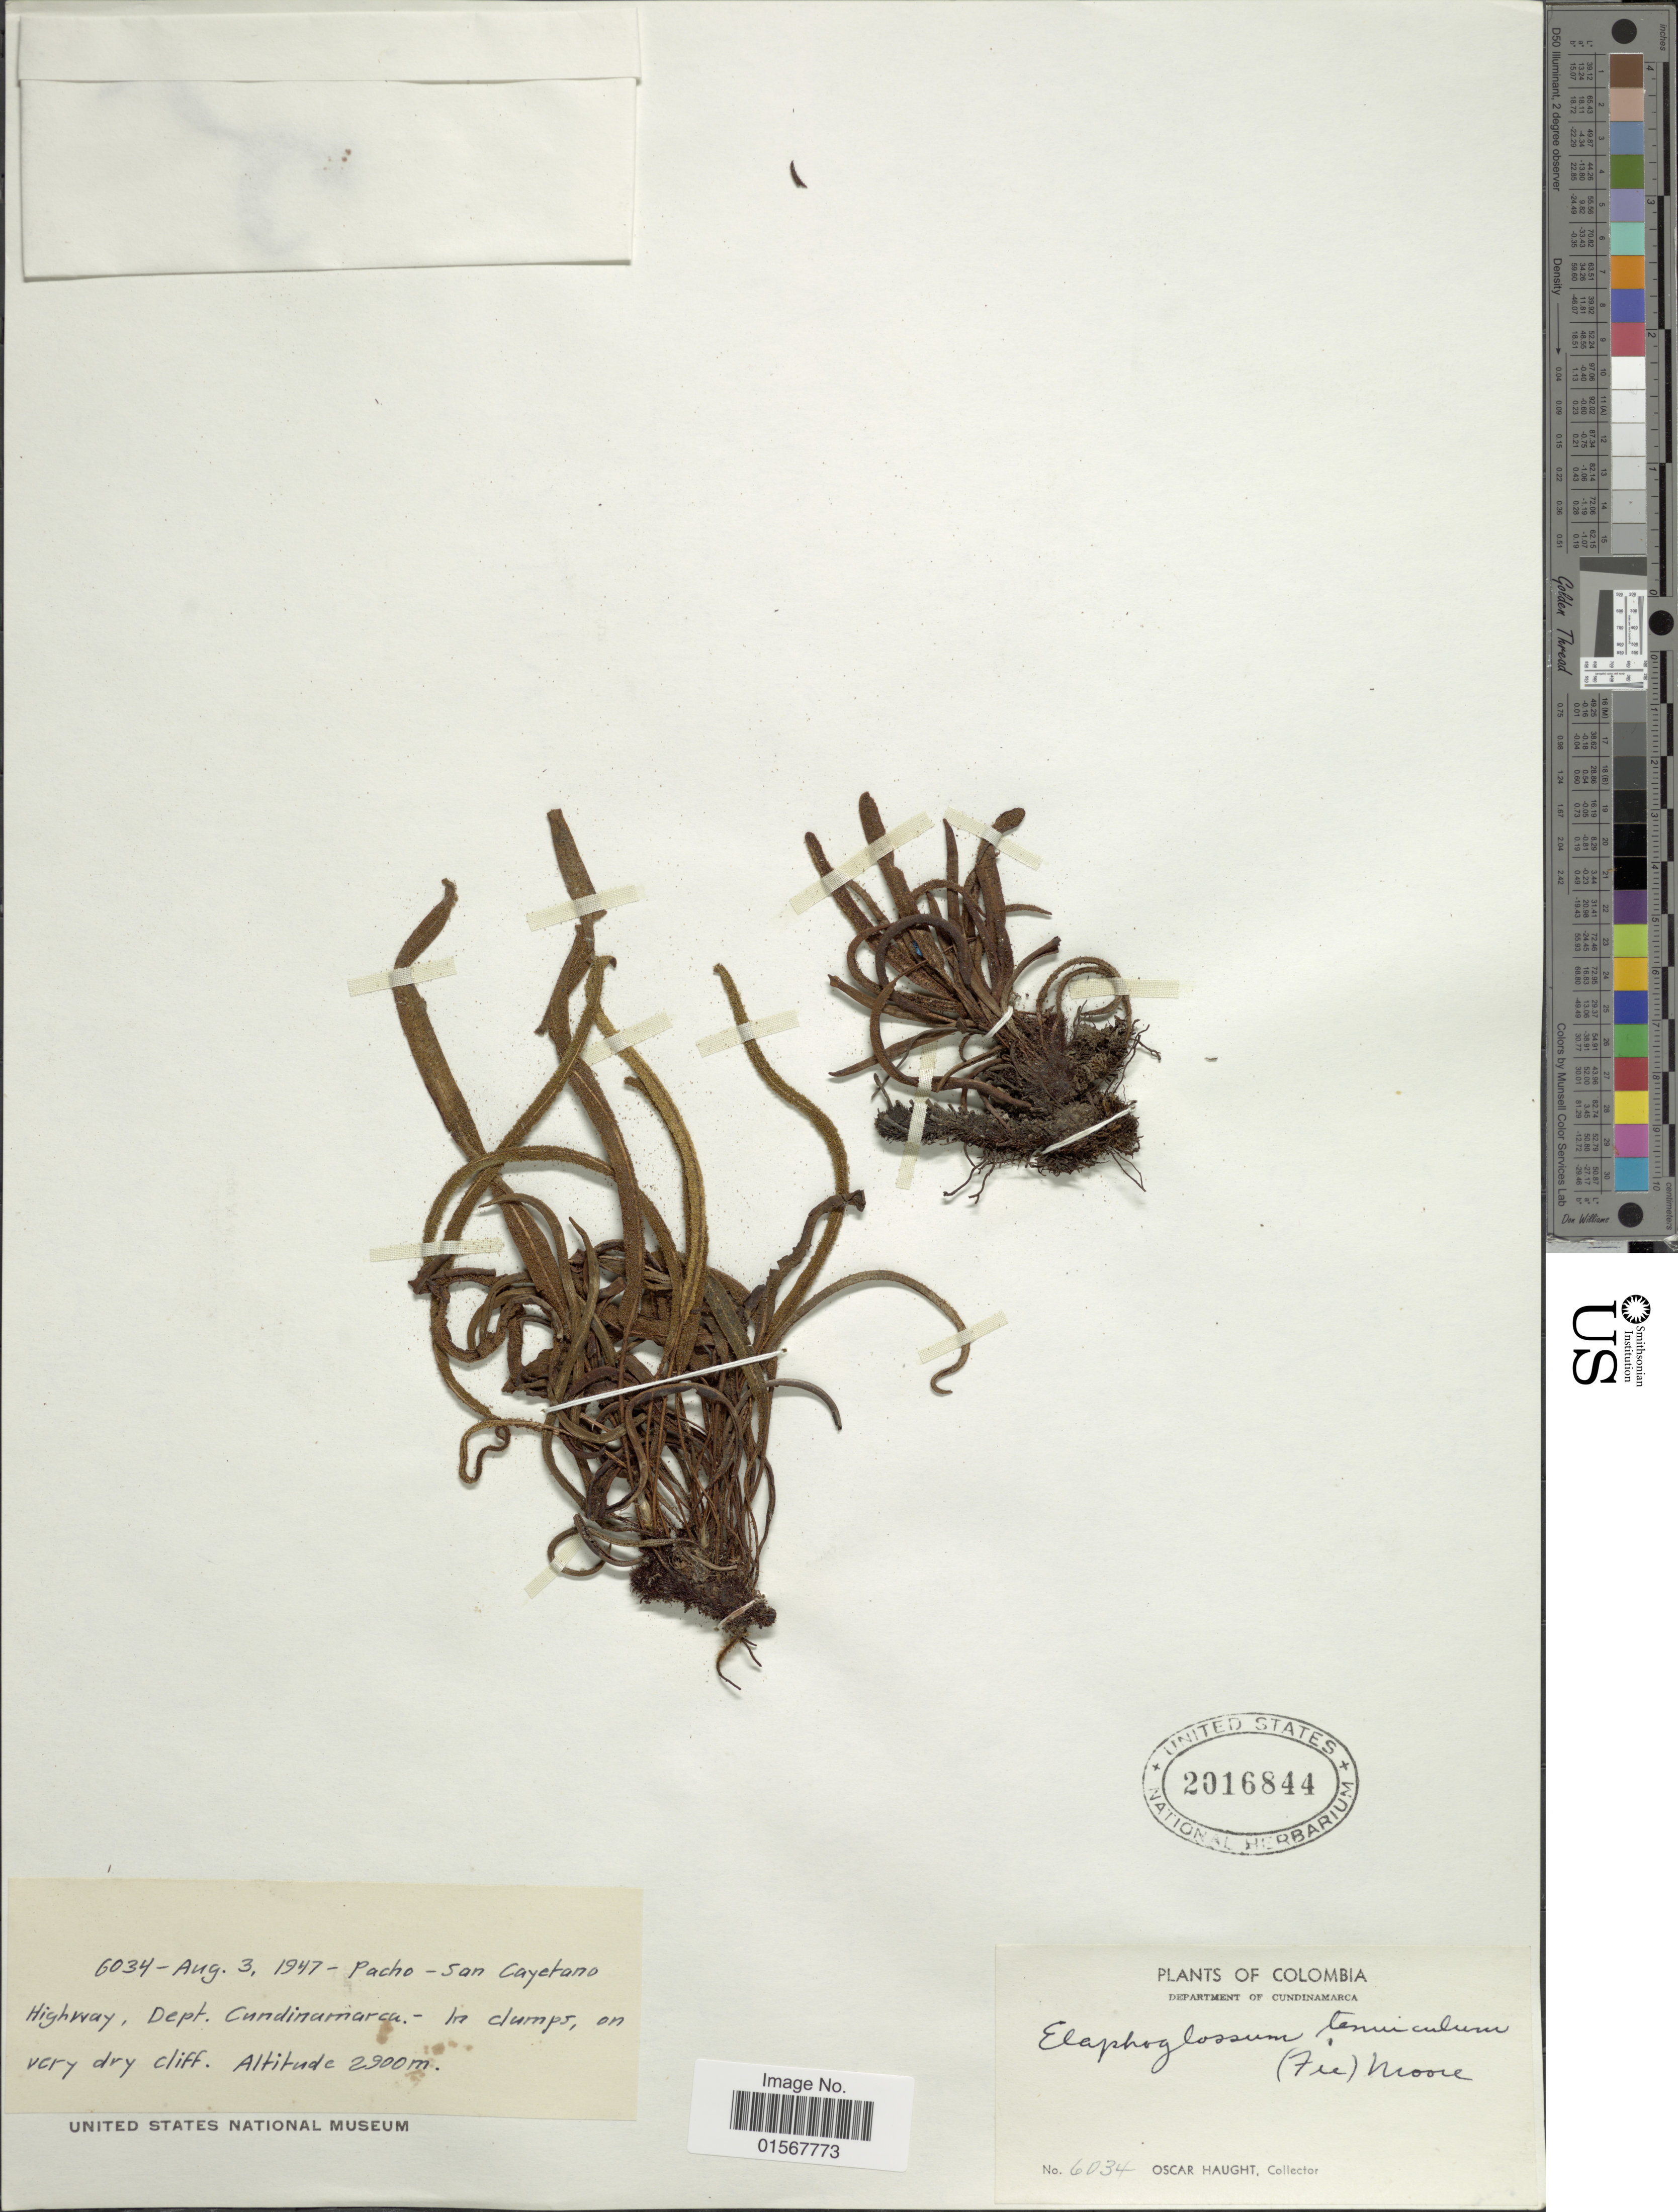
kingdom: Plantae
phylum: Tracheophyta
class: Polypodiopsida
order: Polypodiales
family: Dryopteridaceae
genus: Elaphoglossum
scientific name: Elaphoglossum tenuiculum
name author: (Fée) Baker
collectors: O. L. Haught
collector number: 6034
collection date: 1947-08-03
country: Colombia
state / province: Cundinamarca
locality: Department of Cundinamarca, Pacho- San Cayetano Highway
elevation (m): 2900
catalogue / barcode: US 2016844